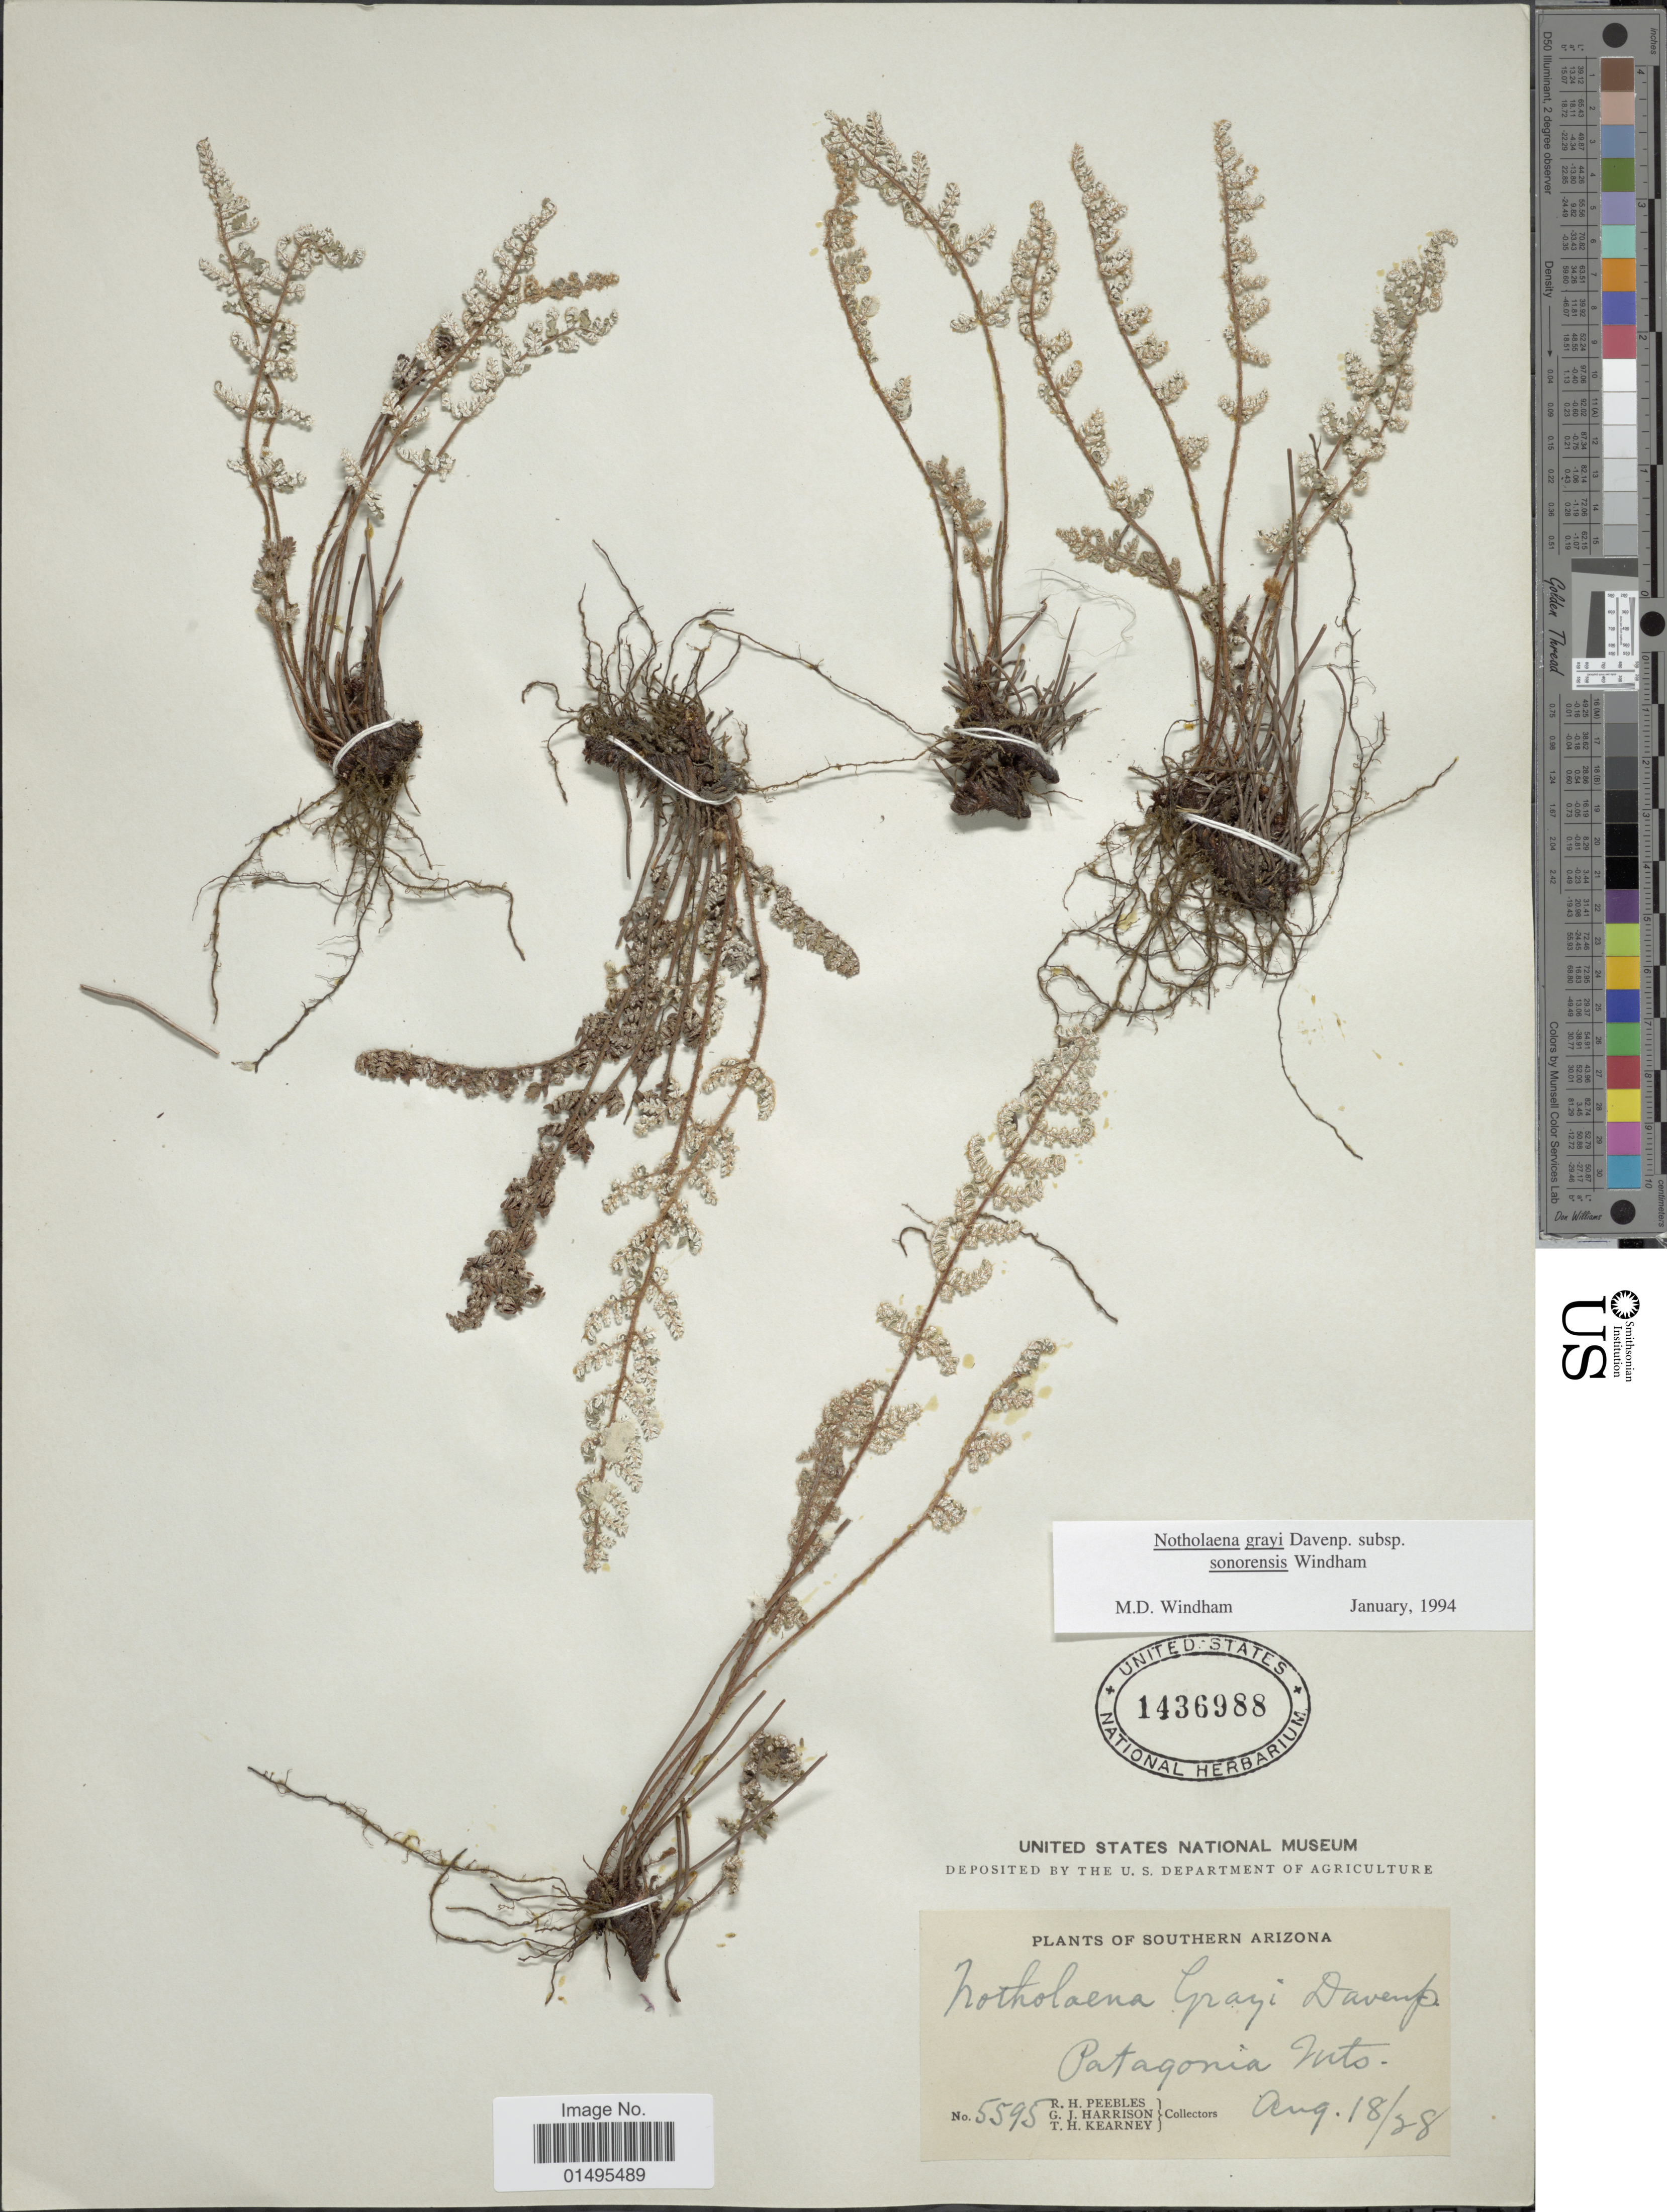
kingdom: Plantae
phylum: Tracheophyta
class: Polypodiopsida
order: Polypodiales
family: Pteridaceae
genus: Notholaena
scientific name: Notholaena grayi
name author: Davenp.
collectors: R. H. Peebles, G. J. Harrison & T. H. Kearney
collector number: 5595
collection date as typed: Transcribed d/m/y: 18/8/28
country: United States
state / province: Arizona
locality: Patagonia Mts.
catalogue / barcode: US 1436988